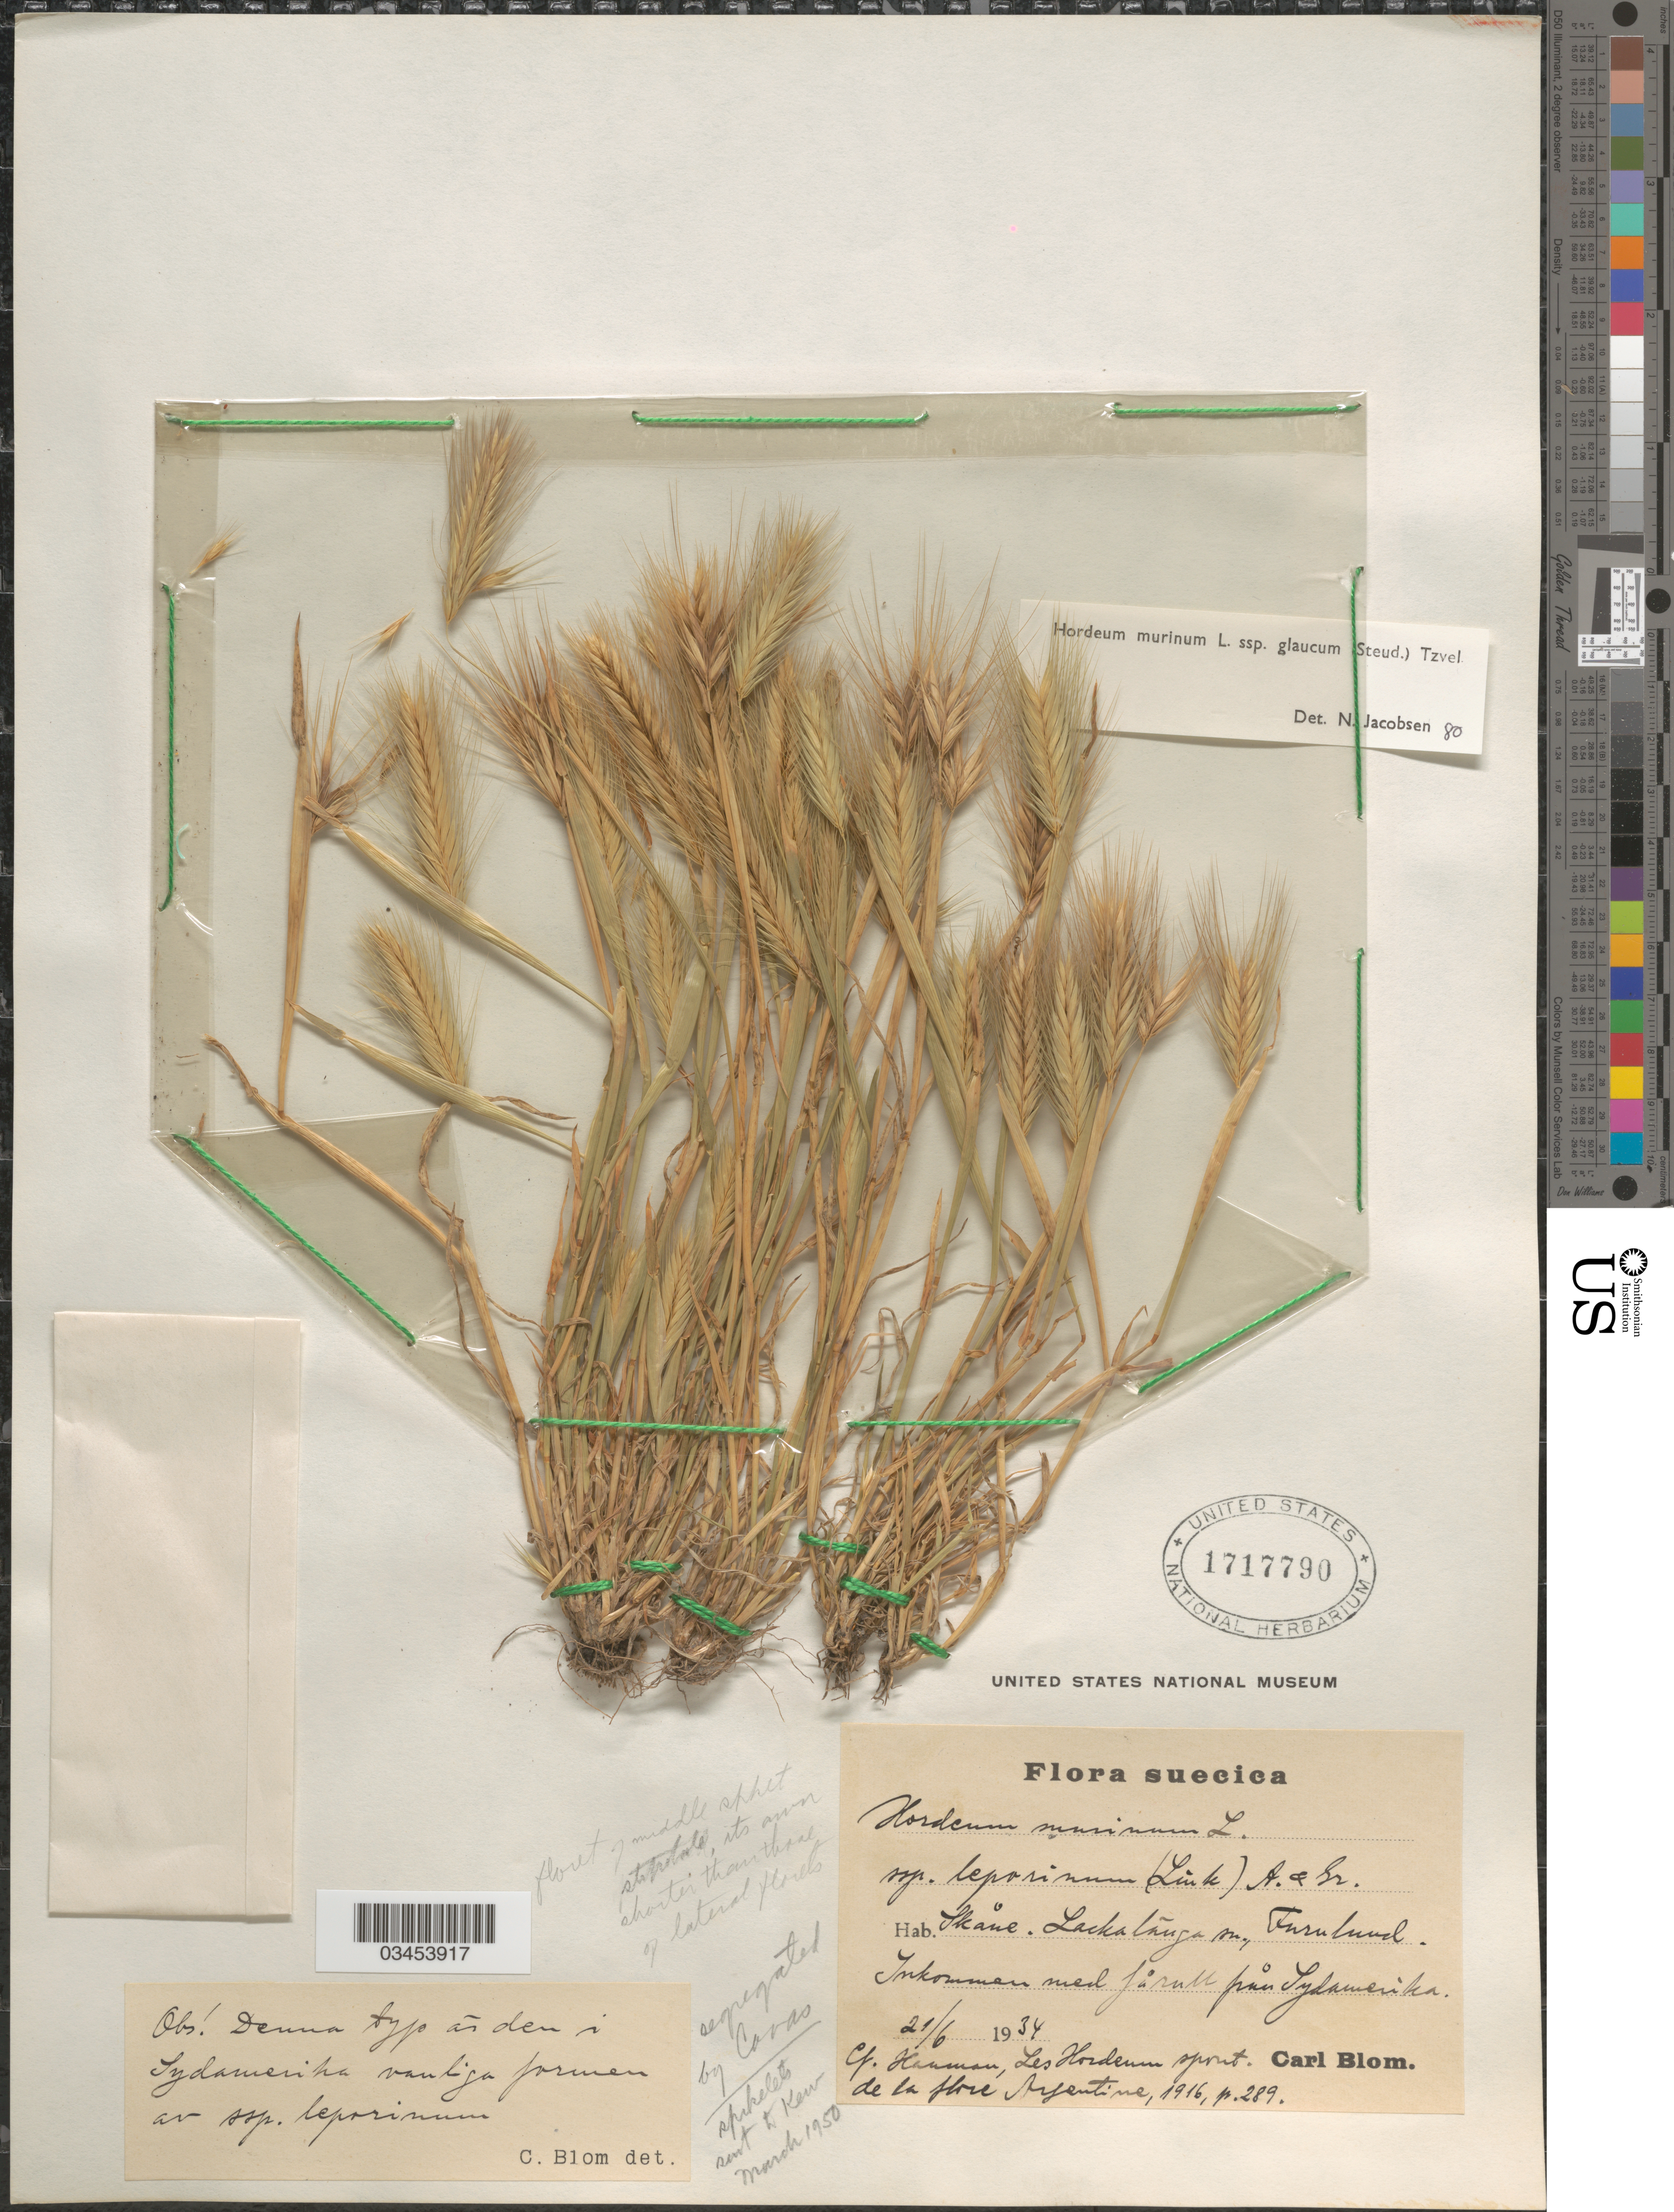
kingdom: Plantae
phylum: Tracheophyta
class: Liliopsida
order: Poales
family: Poaceae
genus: Hordeum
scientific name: Hordeum murinum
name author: L.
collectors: C. H. Blom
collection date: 1934-06-21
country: Sweden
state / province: Skåne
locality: Suecica. Lackalänga sn., Furulund. Inkommen med jårult [illegible text] Sydamerika.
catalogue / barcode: US 1717790